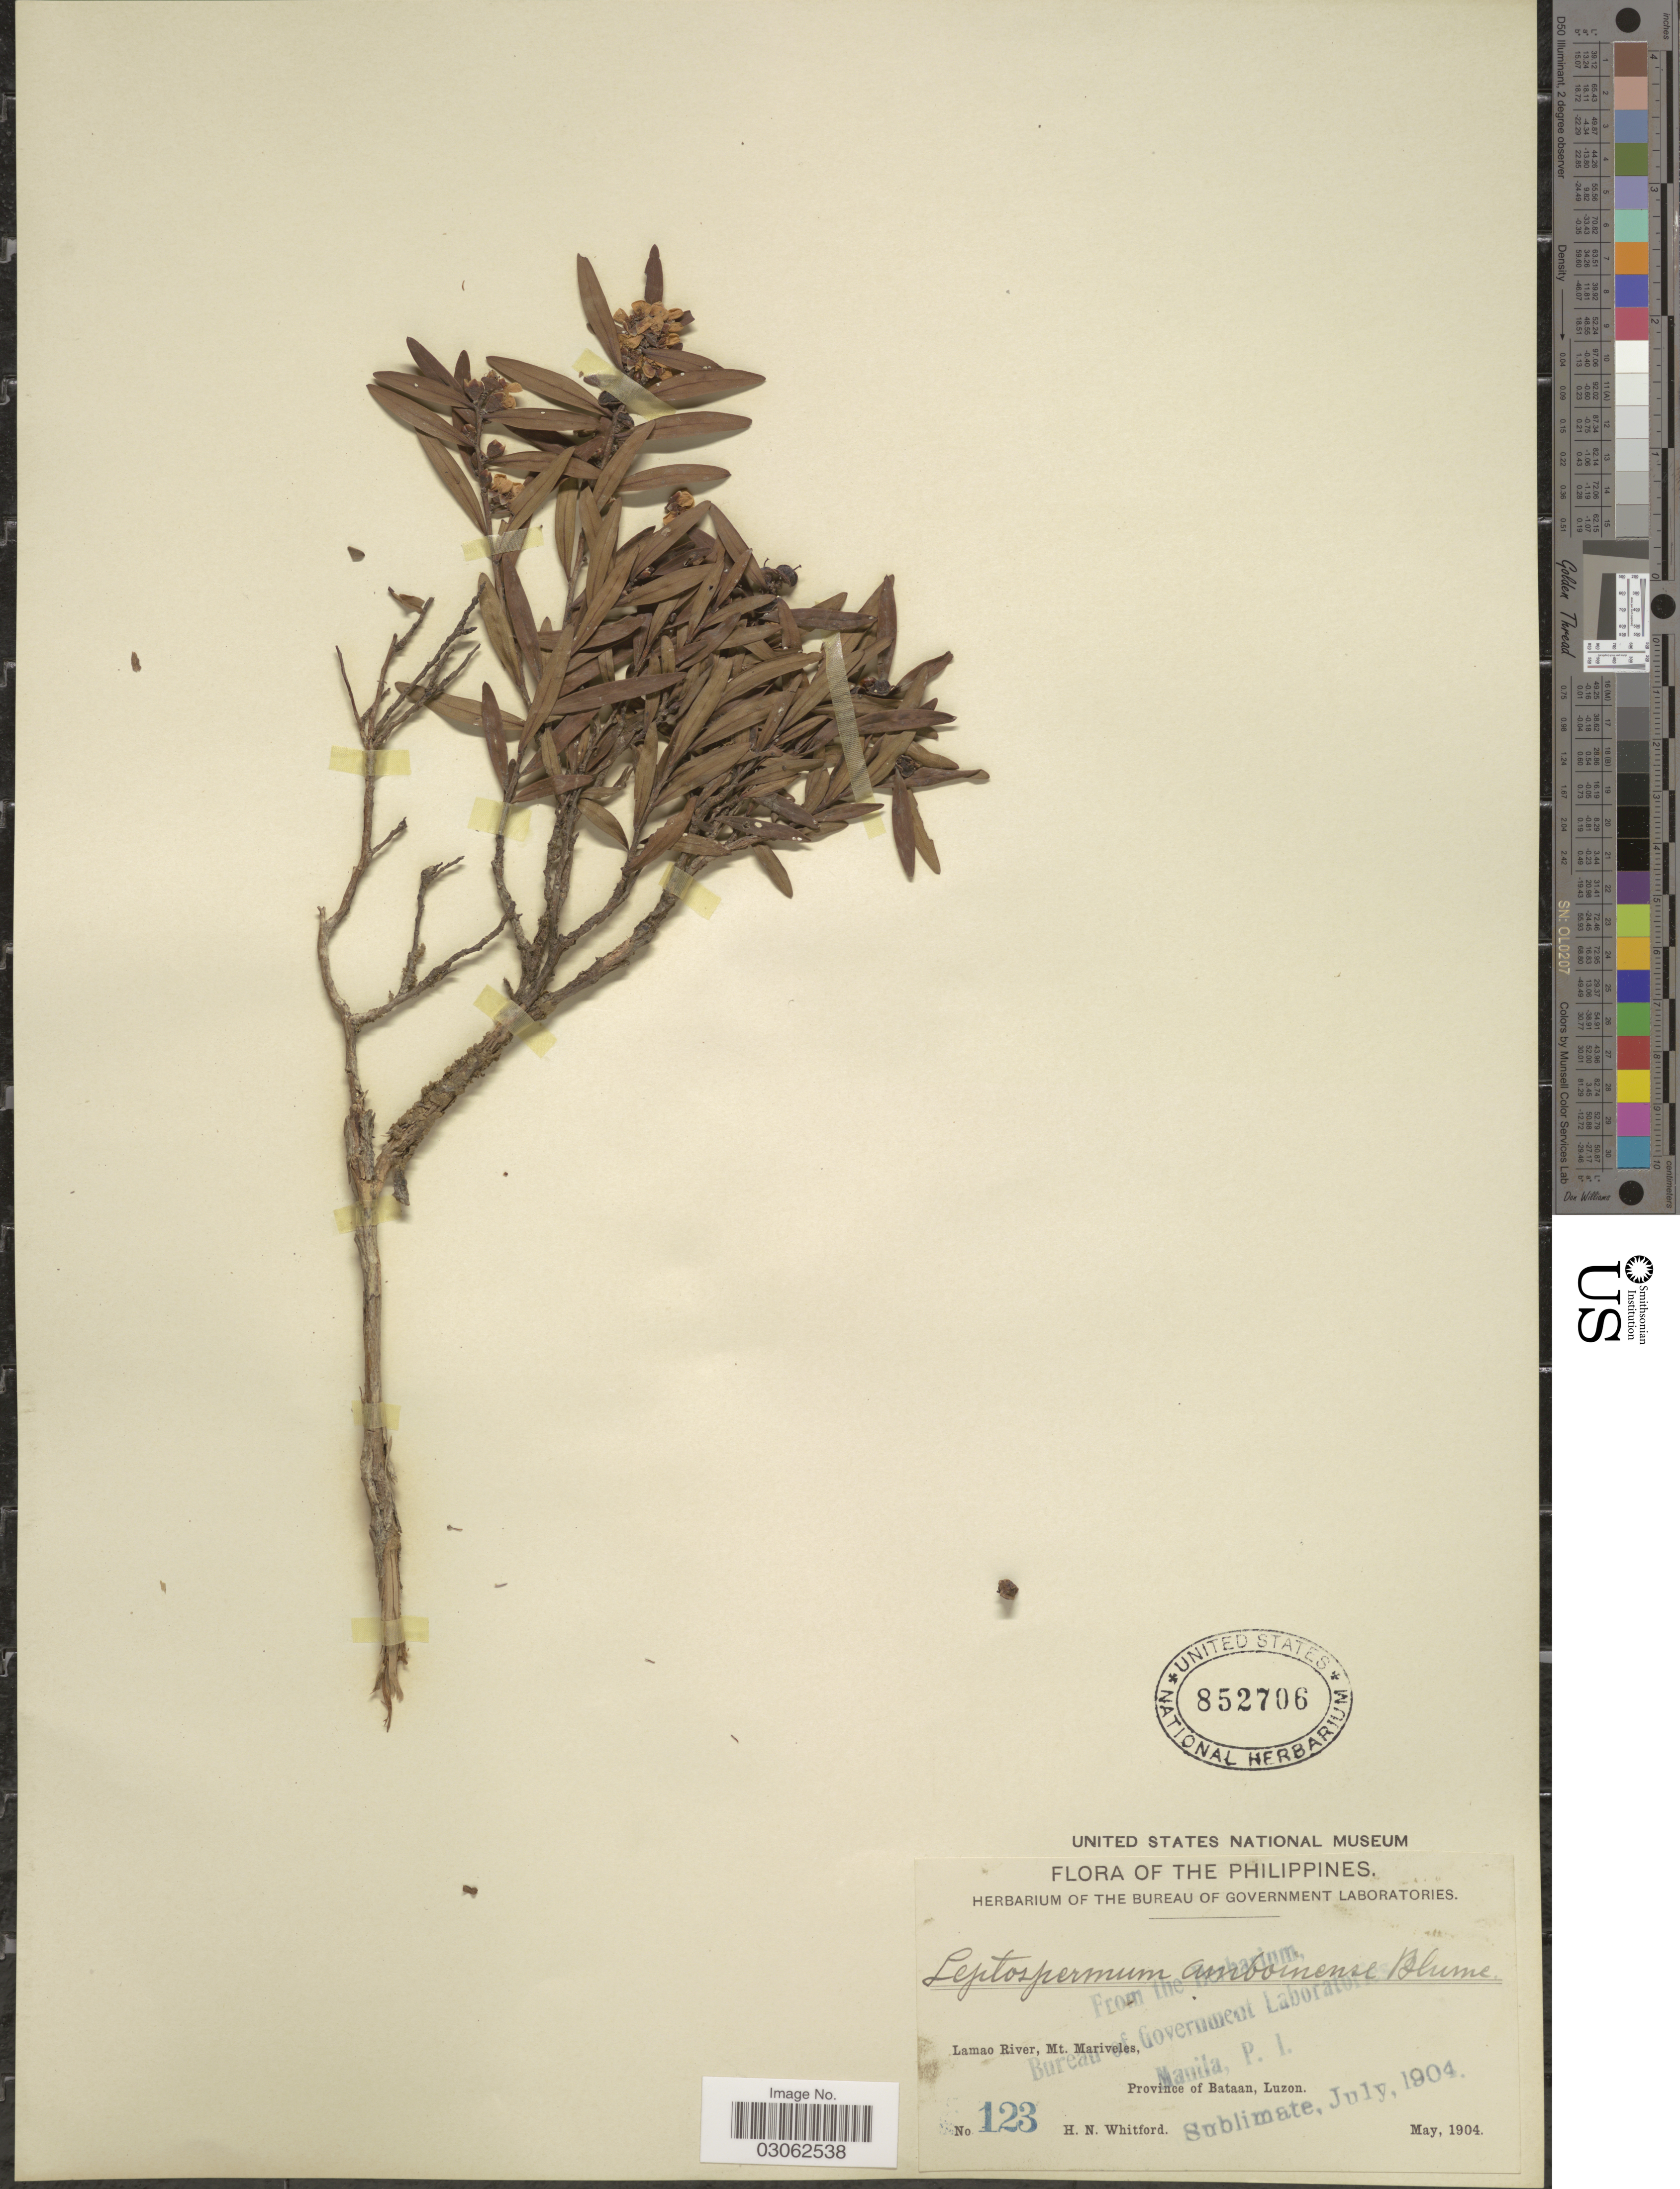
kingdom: Plantae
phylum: Tracheophyta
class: Magnoliopsida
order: Myrtales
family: Myrtaceae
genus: Leptospermum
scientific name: Leptospermum javanicum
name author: Blume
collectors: H. N. Whitford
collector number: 123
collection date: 1904-05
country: Philippines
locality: Lamao River, Mt. Mariveles, Province of Bataan, Luzon.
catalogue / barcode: US 852706